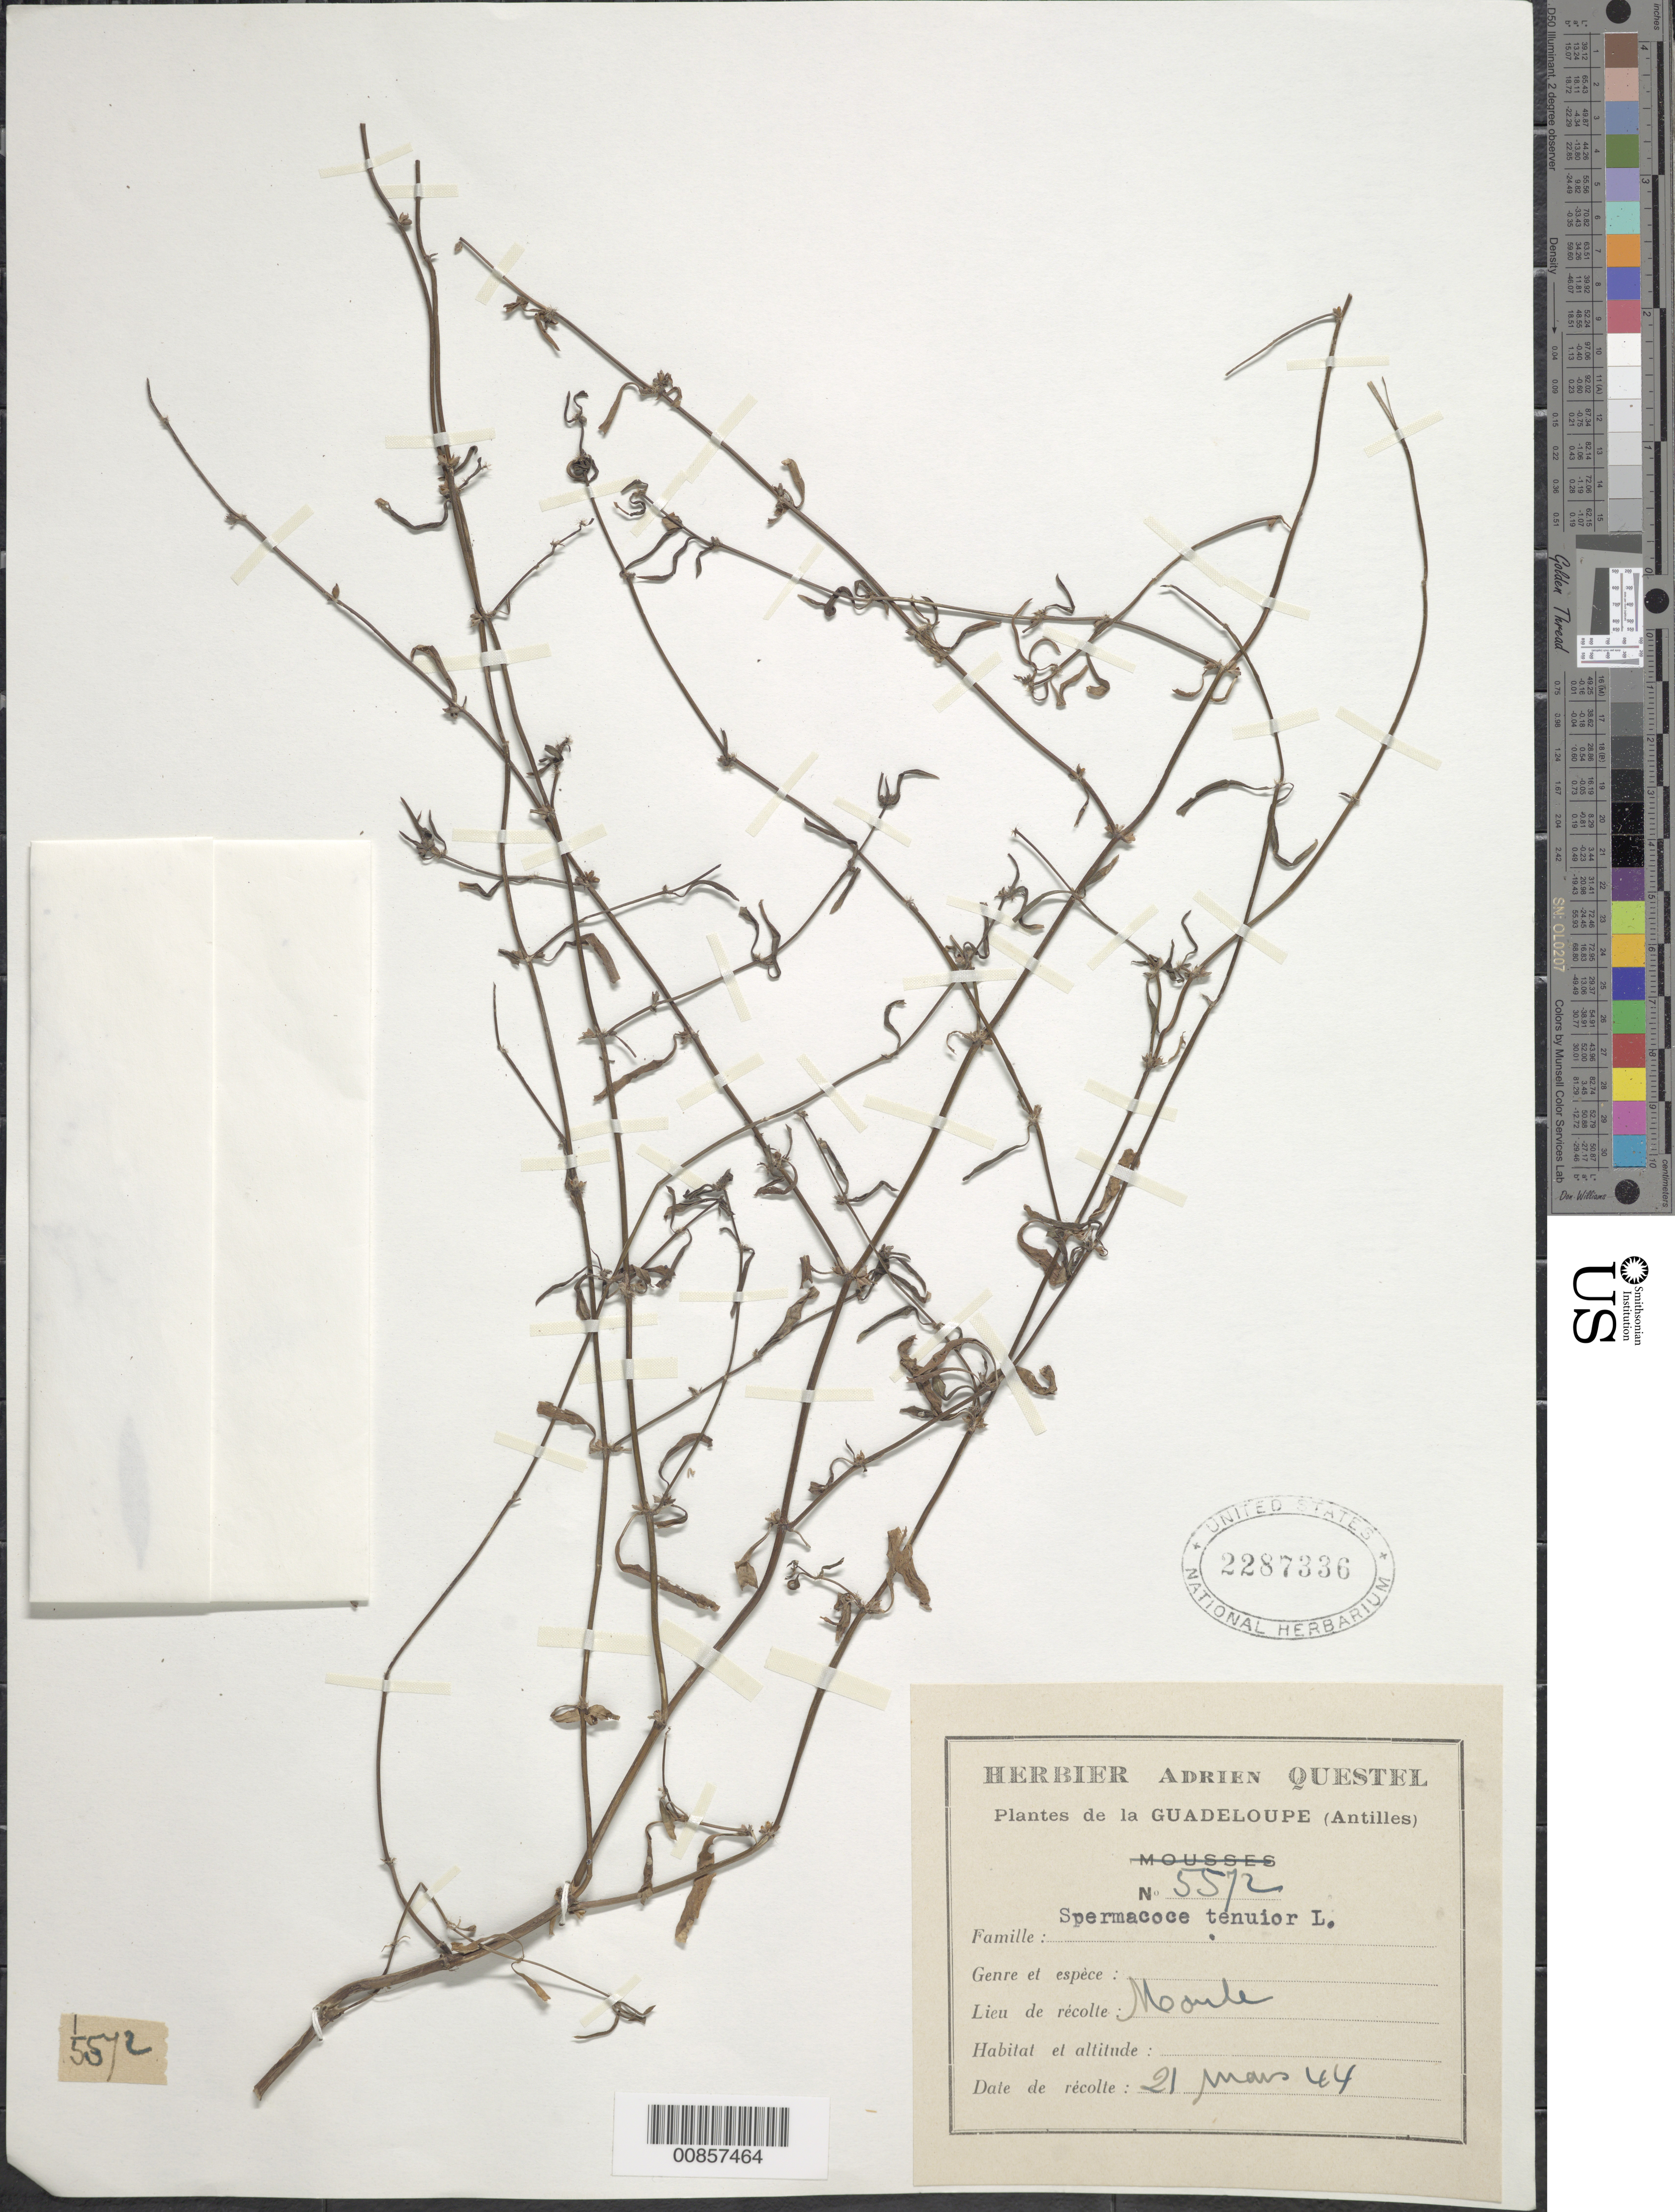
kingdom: Plantae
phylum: Tracheophyta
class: Magnoliopsida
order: Gentianales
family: Rubiaceae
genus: Spermacoce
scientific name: Spermacoce tenuior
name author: L.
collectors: A. Questel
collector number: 5572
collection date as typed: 21 Mar 1944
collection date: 1944-03-21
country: Guadeloupe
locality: Moule (sp?)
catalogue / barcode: US 2287336